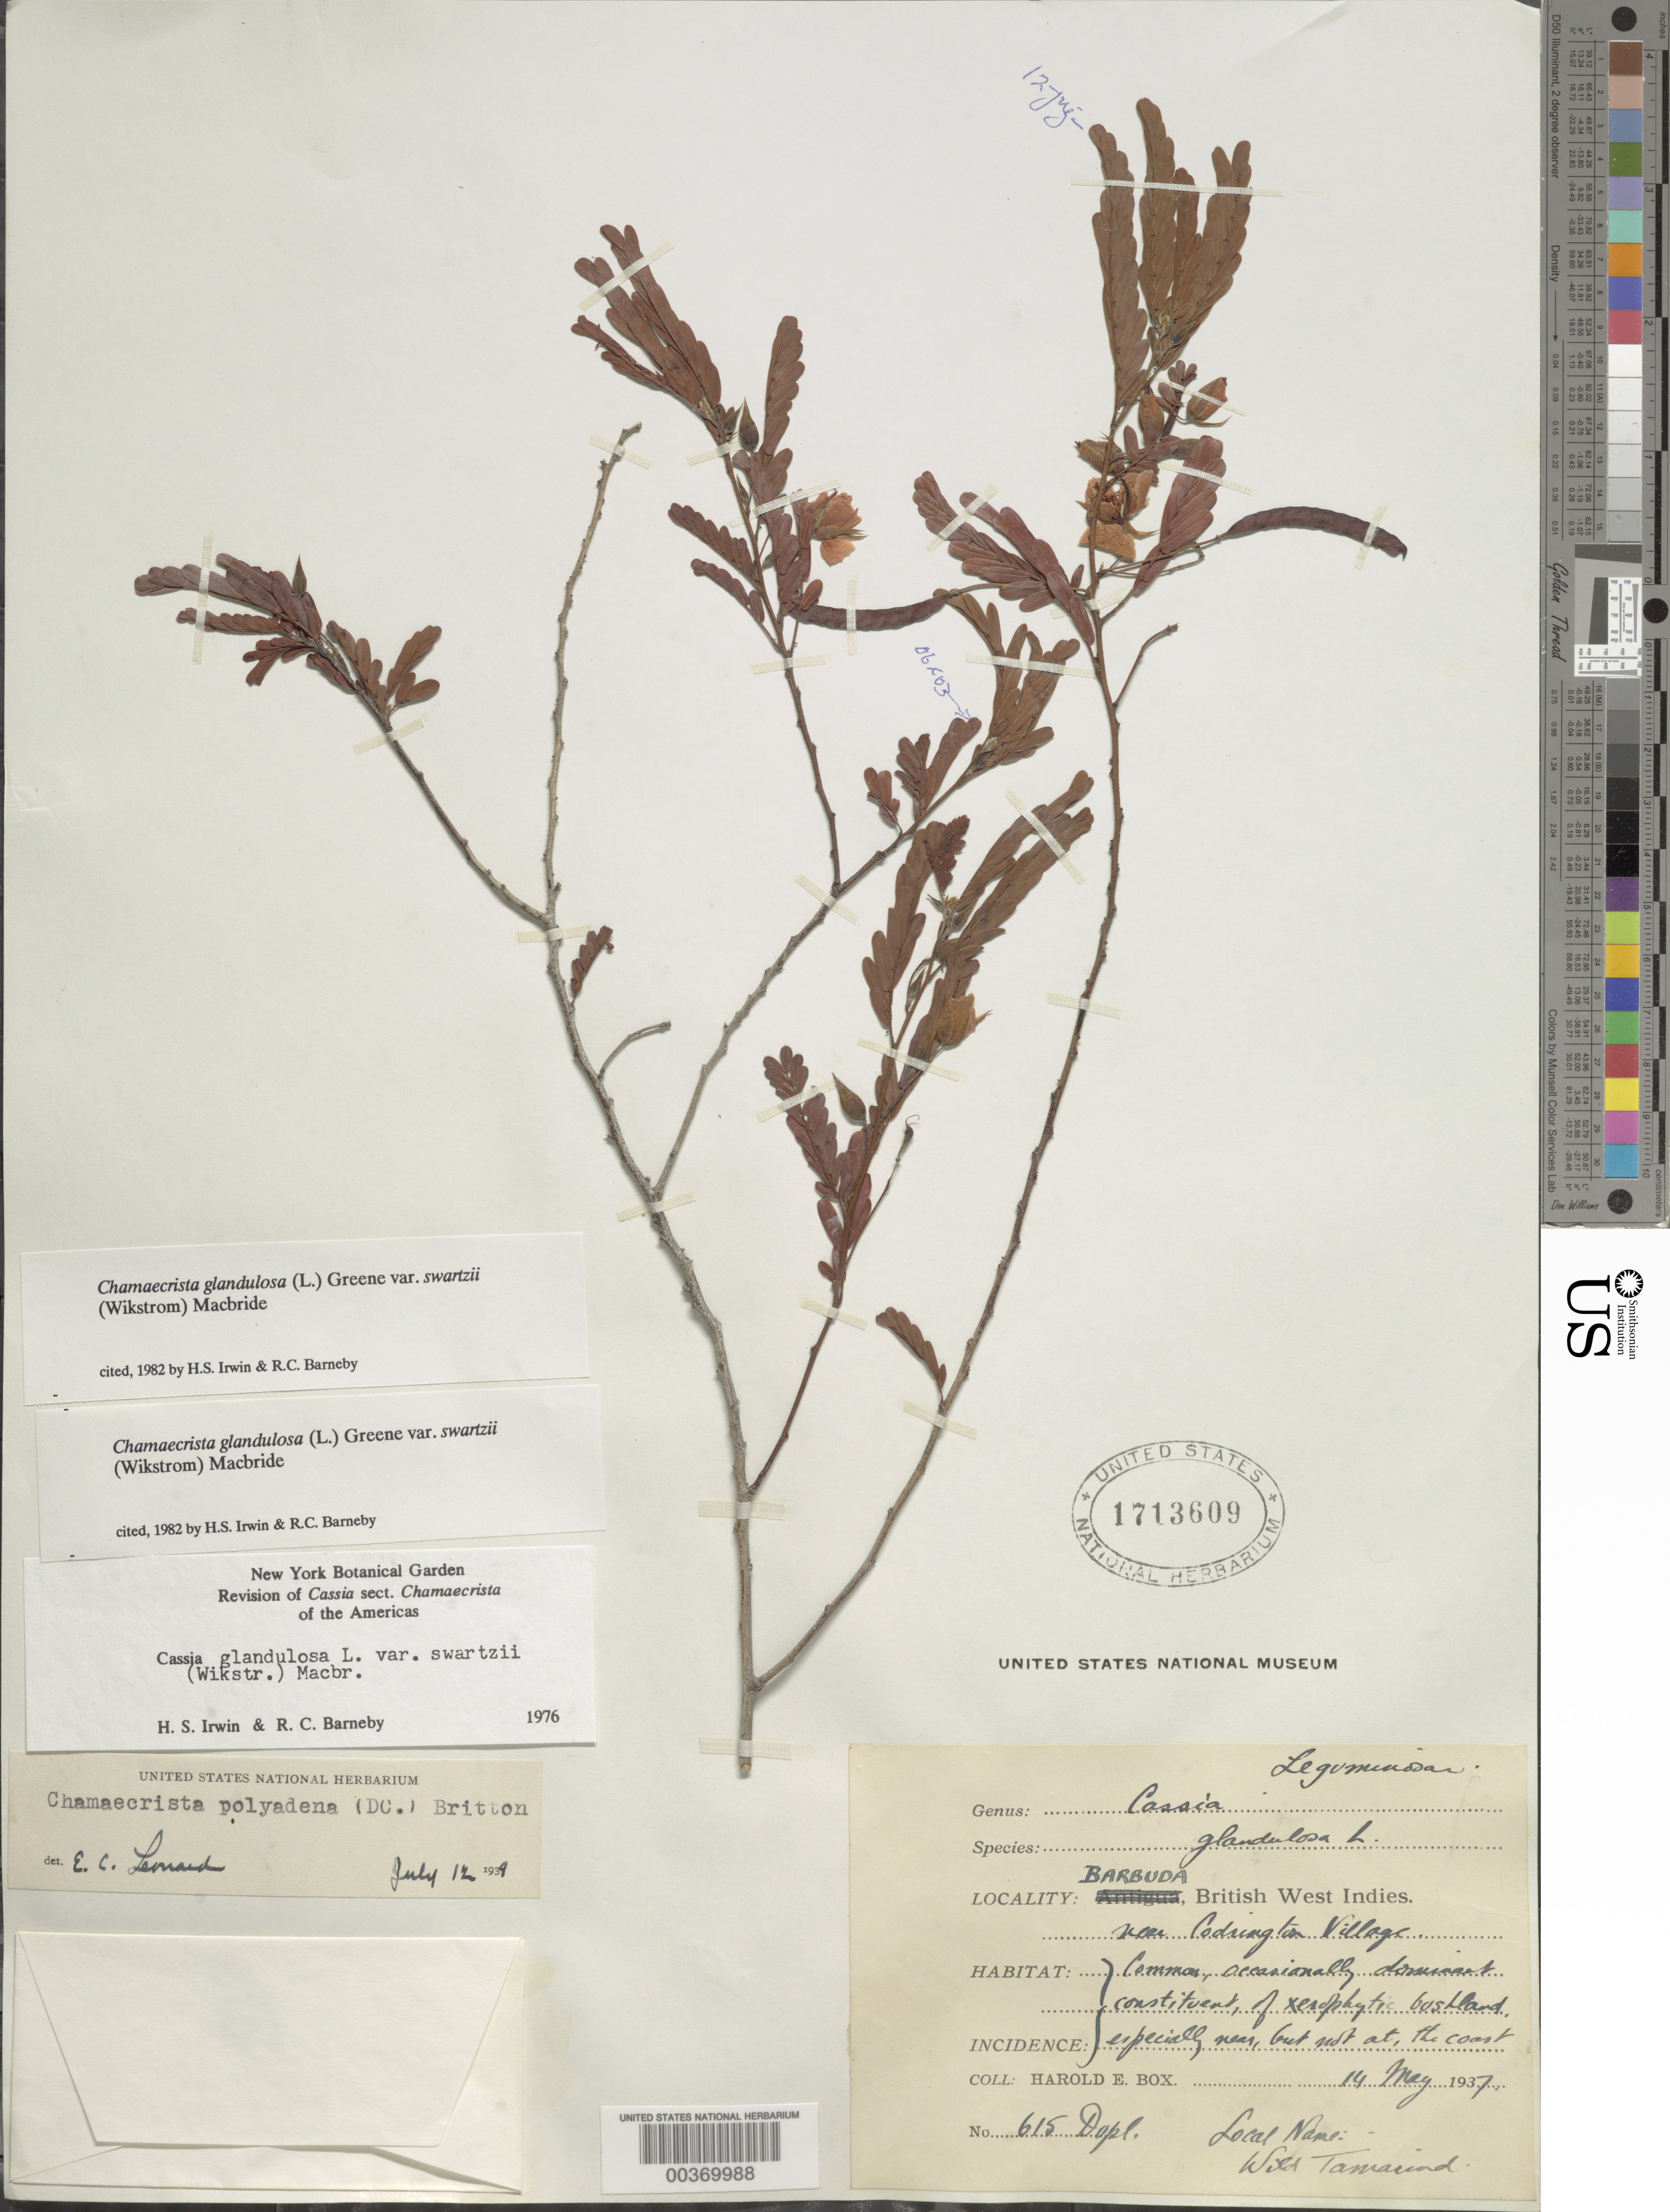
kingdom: Plantae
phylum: Tracheophyta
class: Magnoliopsida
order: Fabales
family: Fabaceae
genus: Chamaecrista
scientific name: Chamaecrista glandulosa var. swartzii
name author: (Wikstr.) H.S. Irwin & Barneby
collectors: H. E. Box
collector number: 615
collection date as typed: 14 May 1937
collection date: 1937-05-14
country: Antigua and Barbuda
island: Barbuda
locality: Near Codrington Village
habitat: Xerophytic bushland; near, but not at the coast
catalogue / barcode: US 1713609